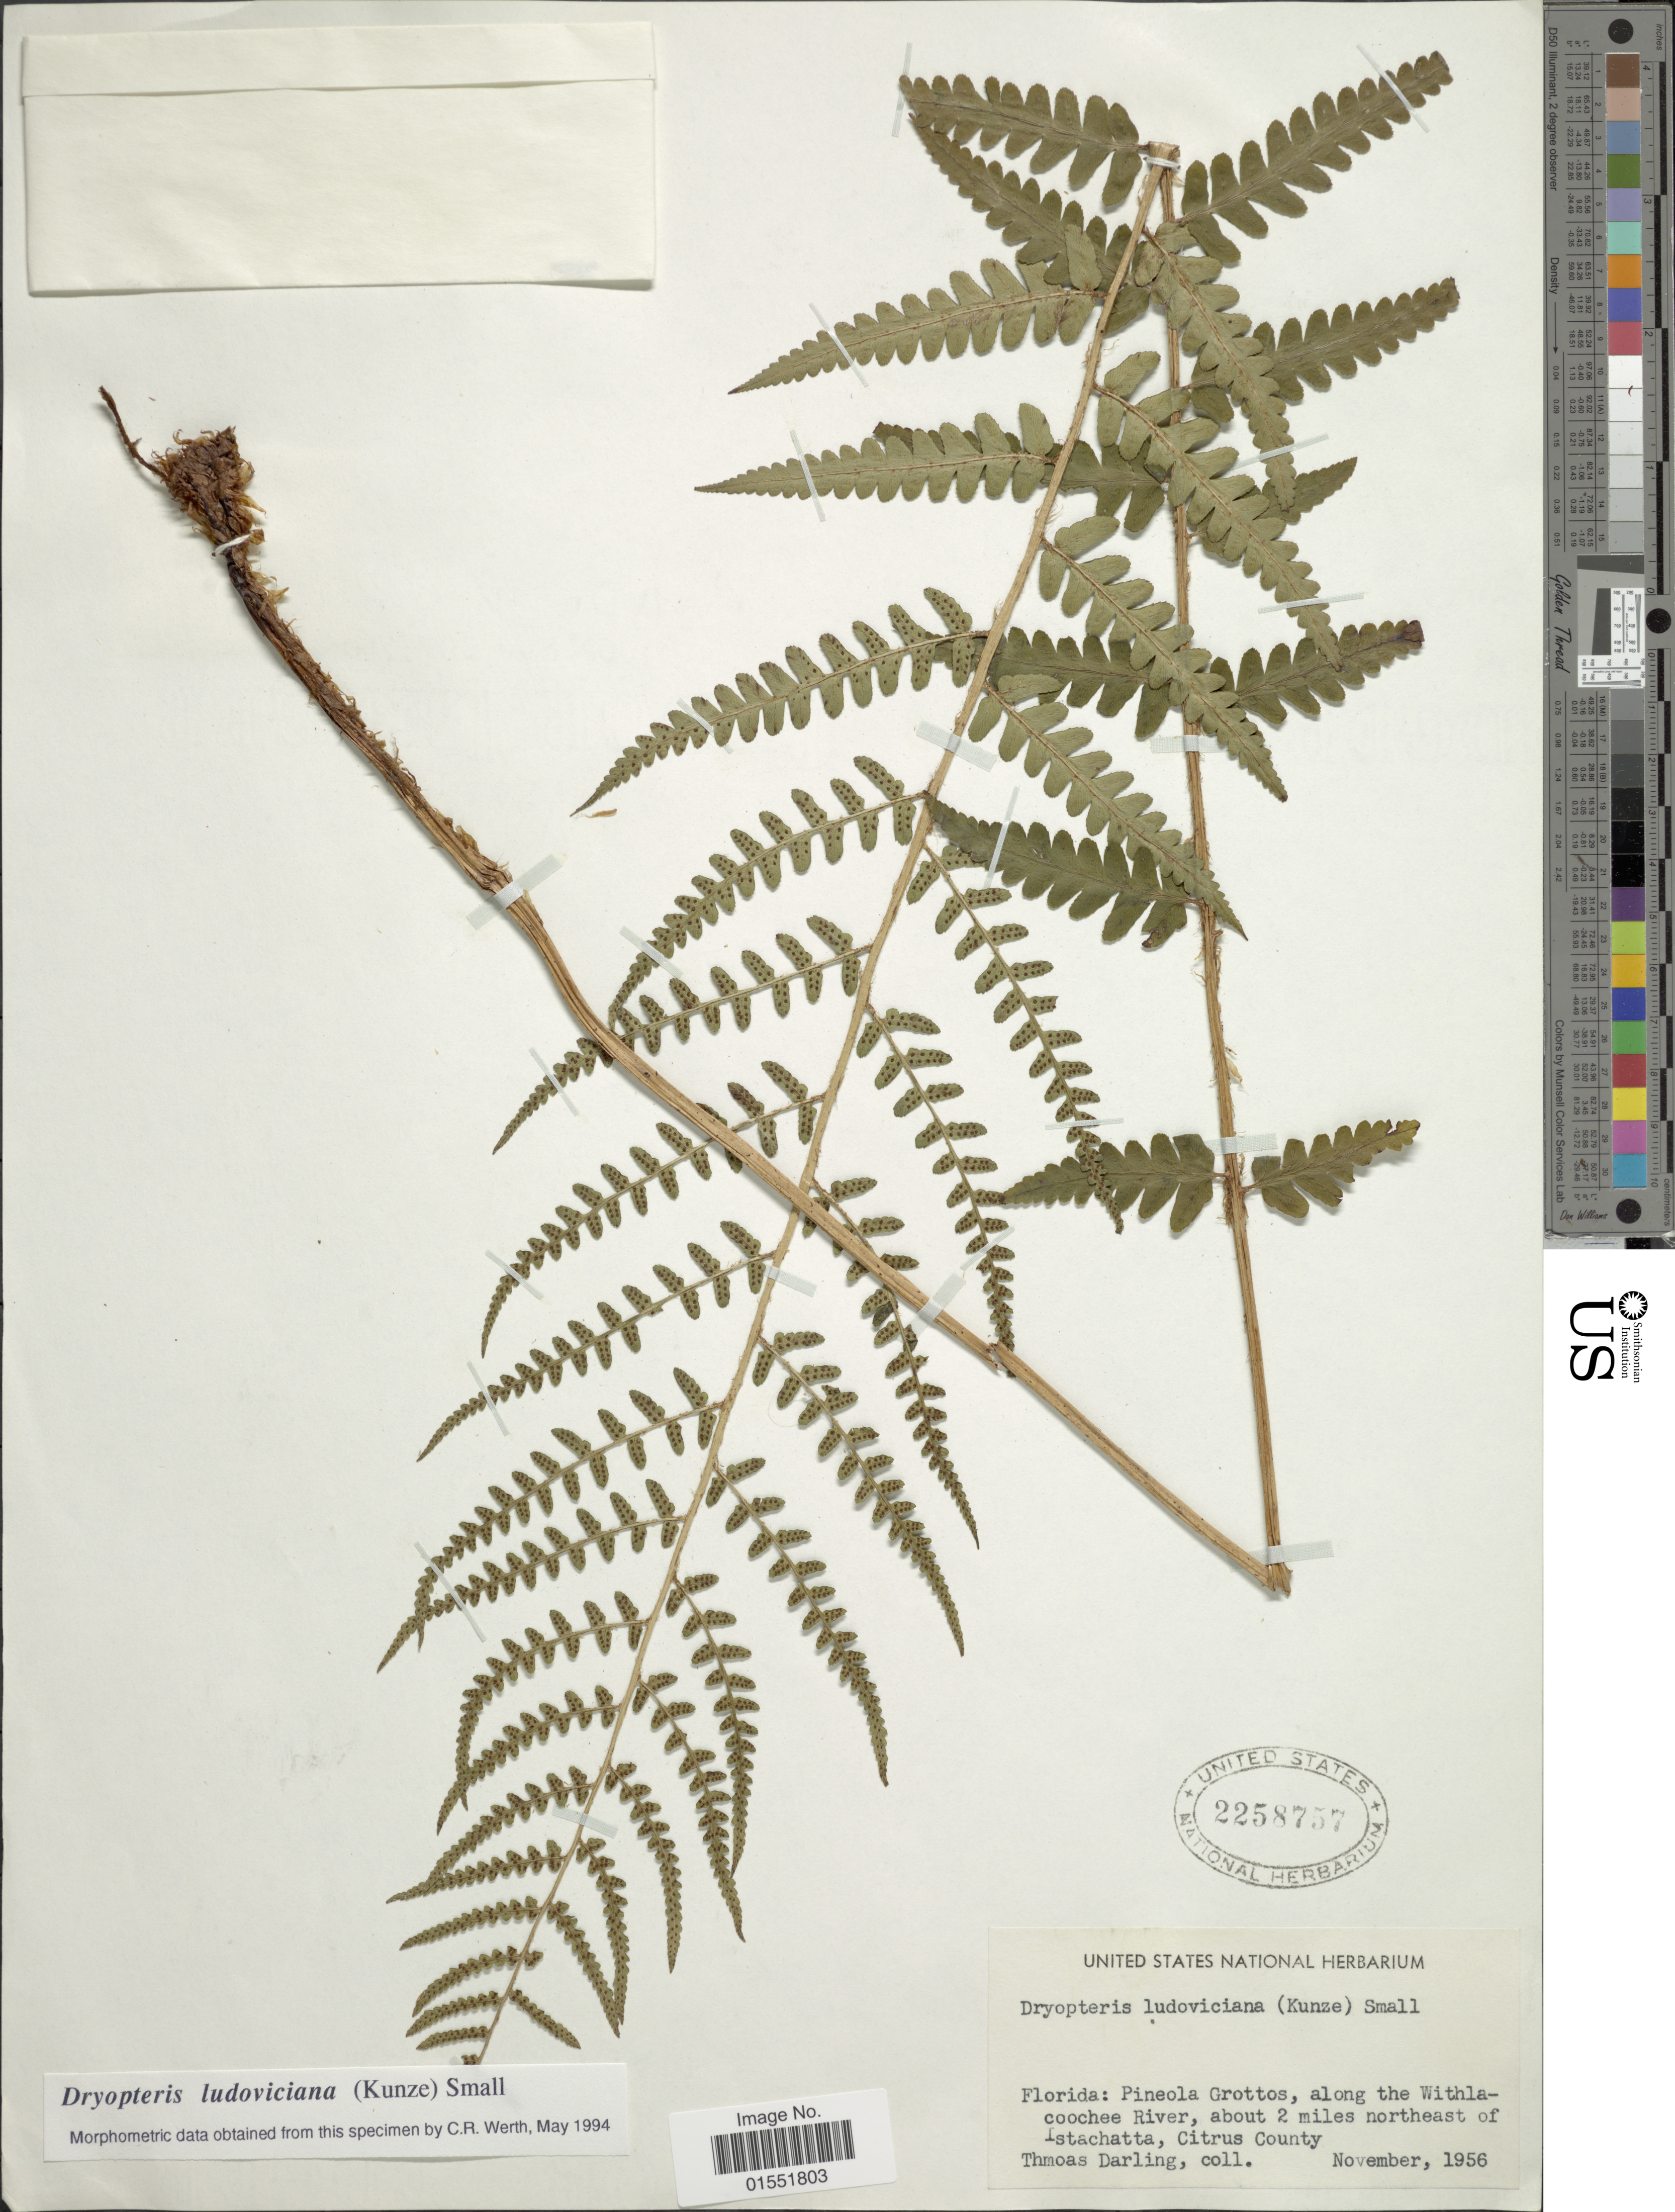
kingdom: Plantae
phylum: Tracheophyta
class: Polypodiopsida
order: Polypodiales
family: Dryopteridaceae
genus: Dryopteris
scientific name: Dryopteris ludoviciana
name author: (Kunze) Small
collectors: T. Darling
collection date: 1956-11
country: United States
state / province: Florida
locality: Pineola Grottos, along the Withlacoochee River, about 2 miles northeast of Istachatta, Citrus County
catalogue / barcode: US 2258757